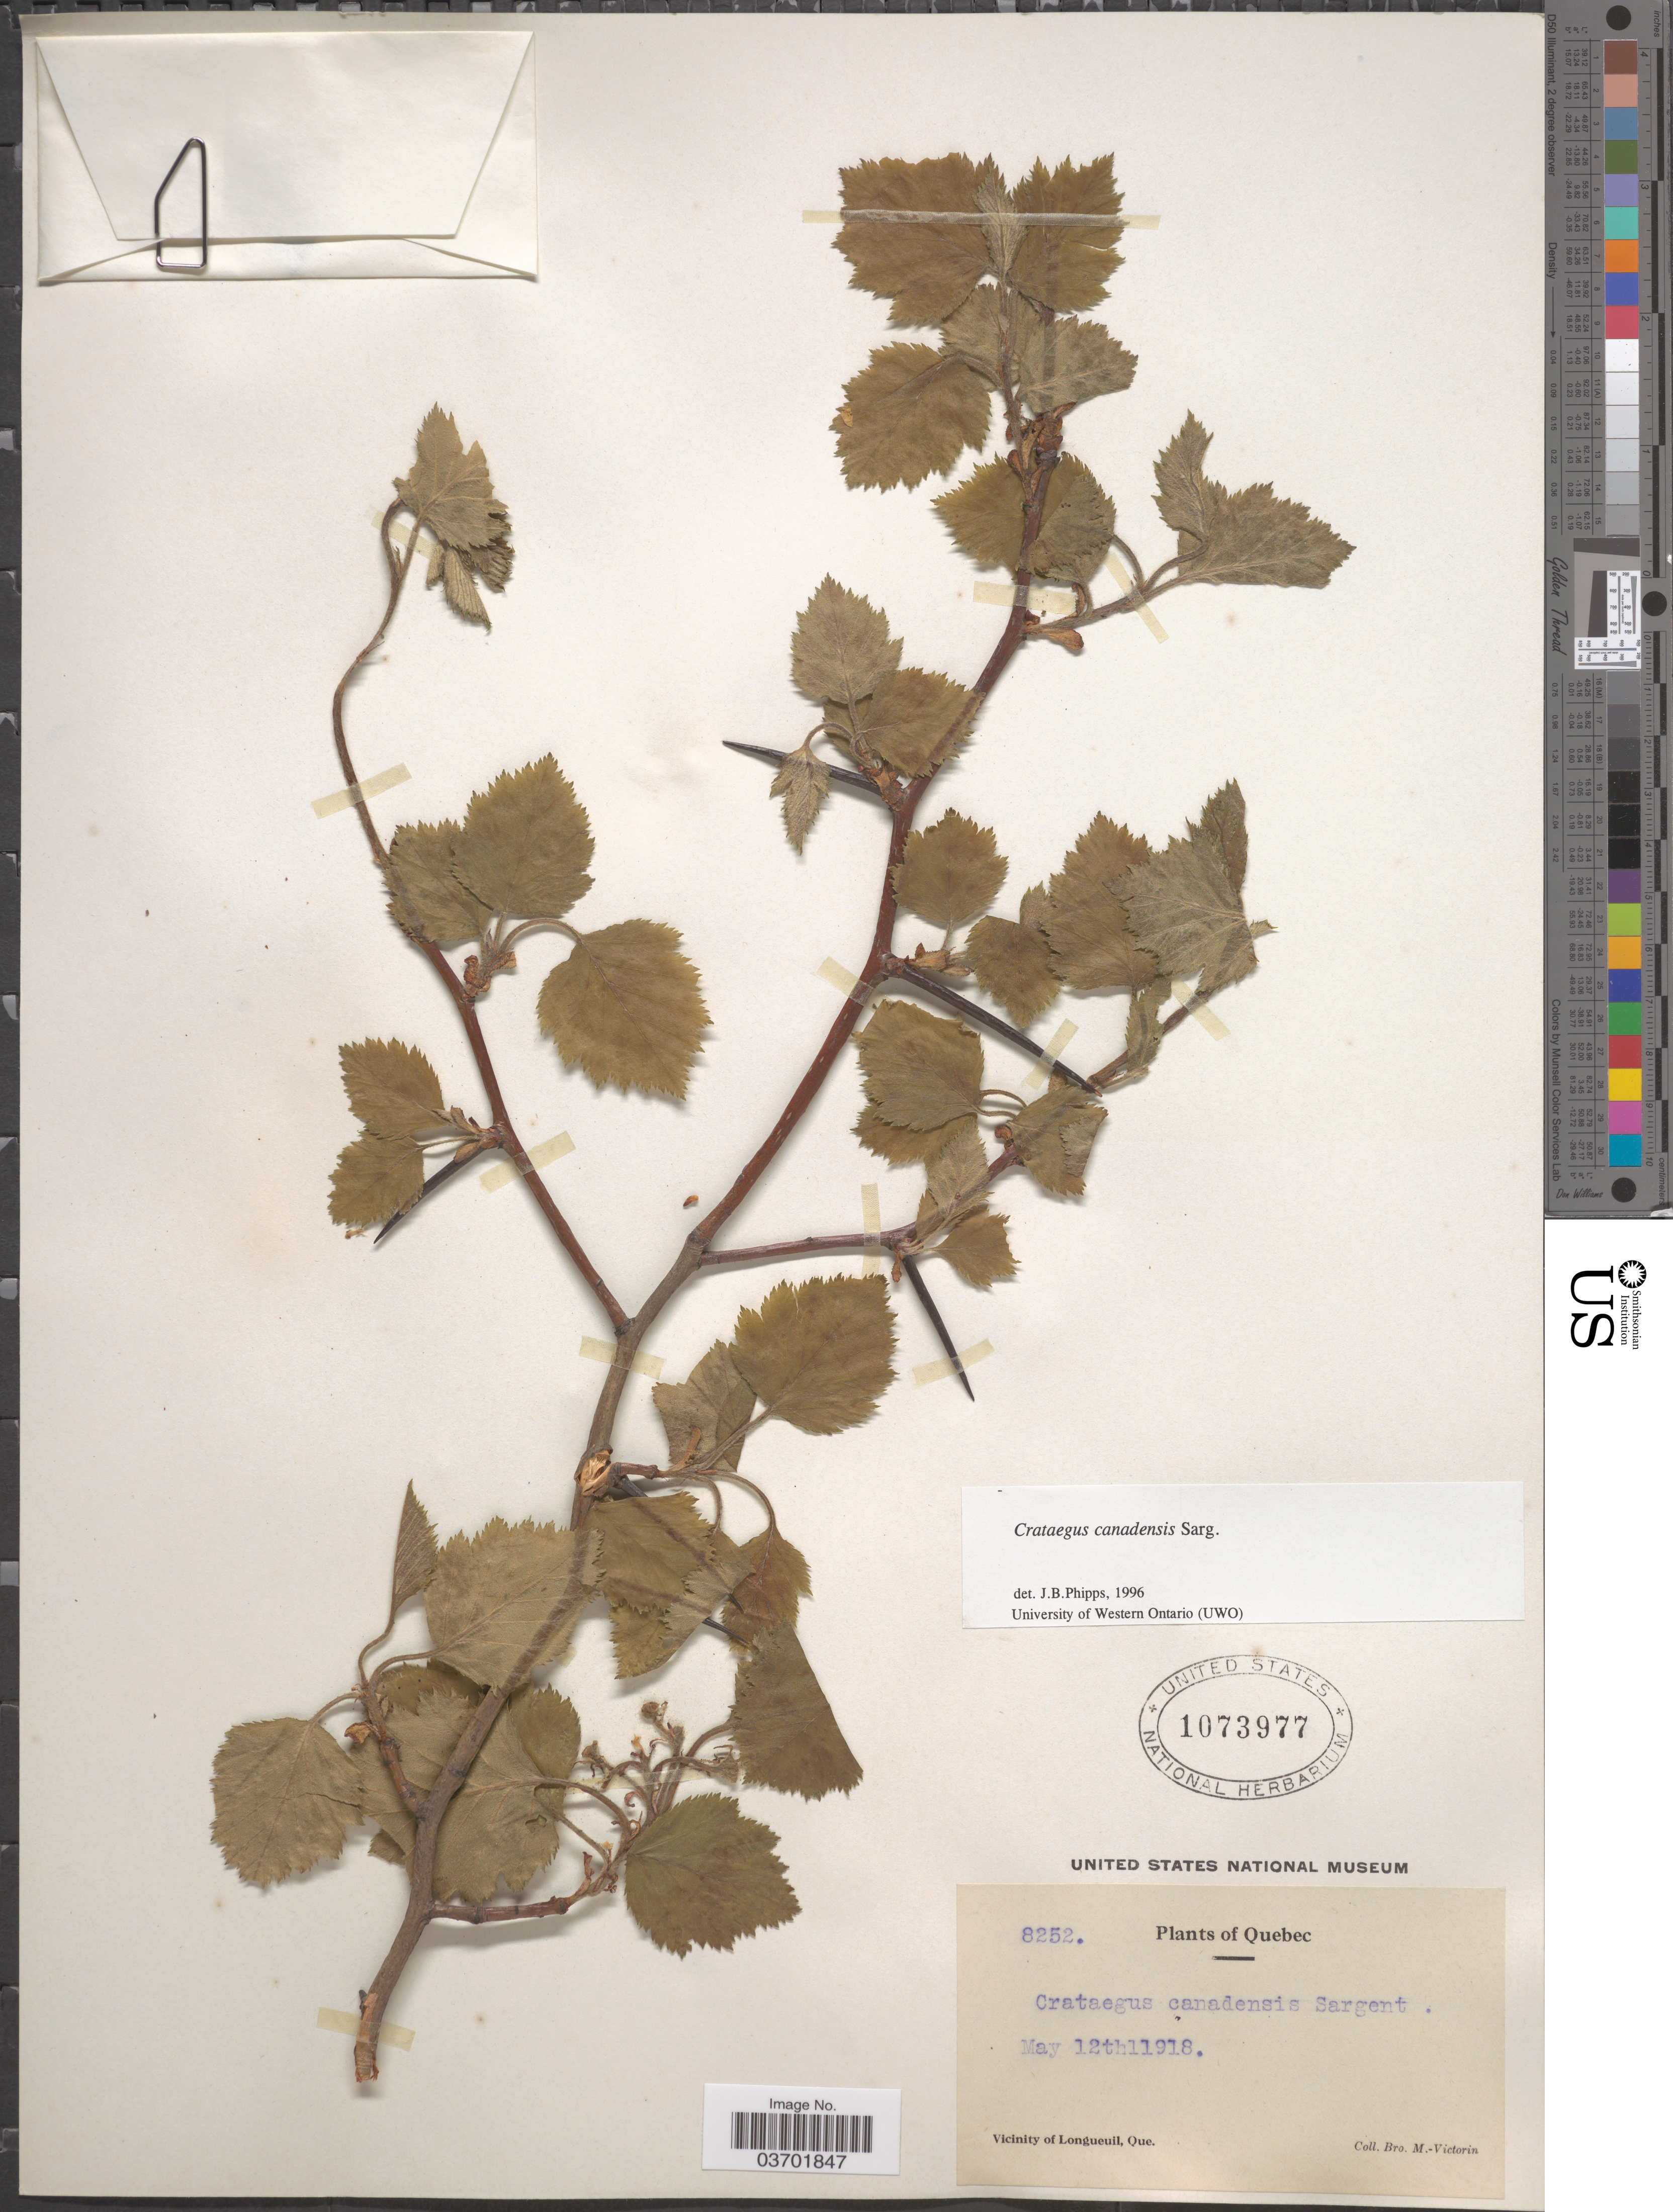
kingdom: Plantae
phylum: Tracheophyta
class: Magnoliopsida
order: Rosales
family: Rosaceae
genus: Crataegus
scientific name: Crataegus submollis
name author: Sarg.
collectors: Fr. Marie-Victorin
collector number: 8252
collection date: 1918-05-12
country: Canada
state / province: Quebec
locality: Vicinity of Longueuil.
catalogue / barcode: US 1073977